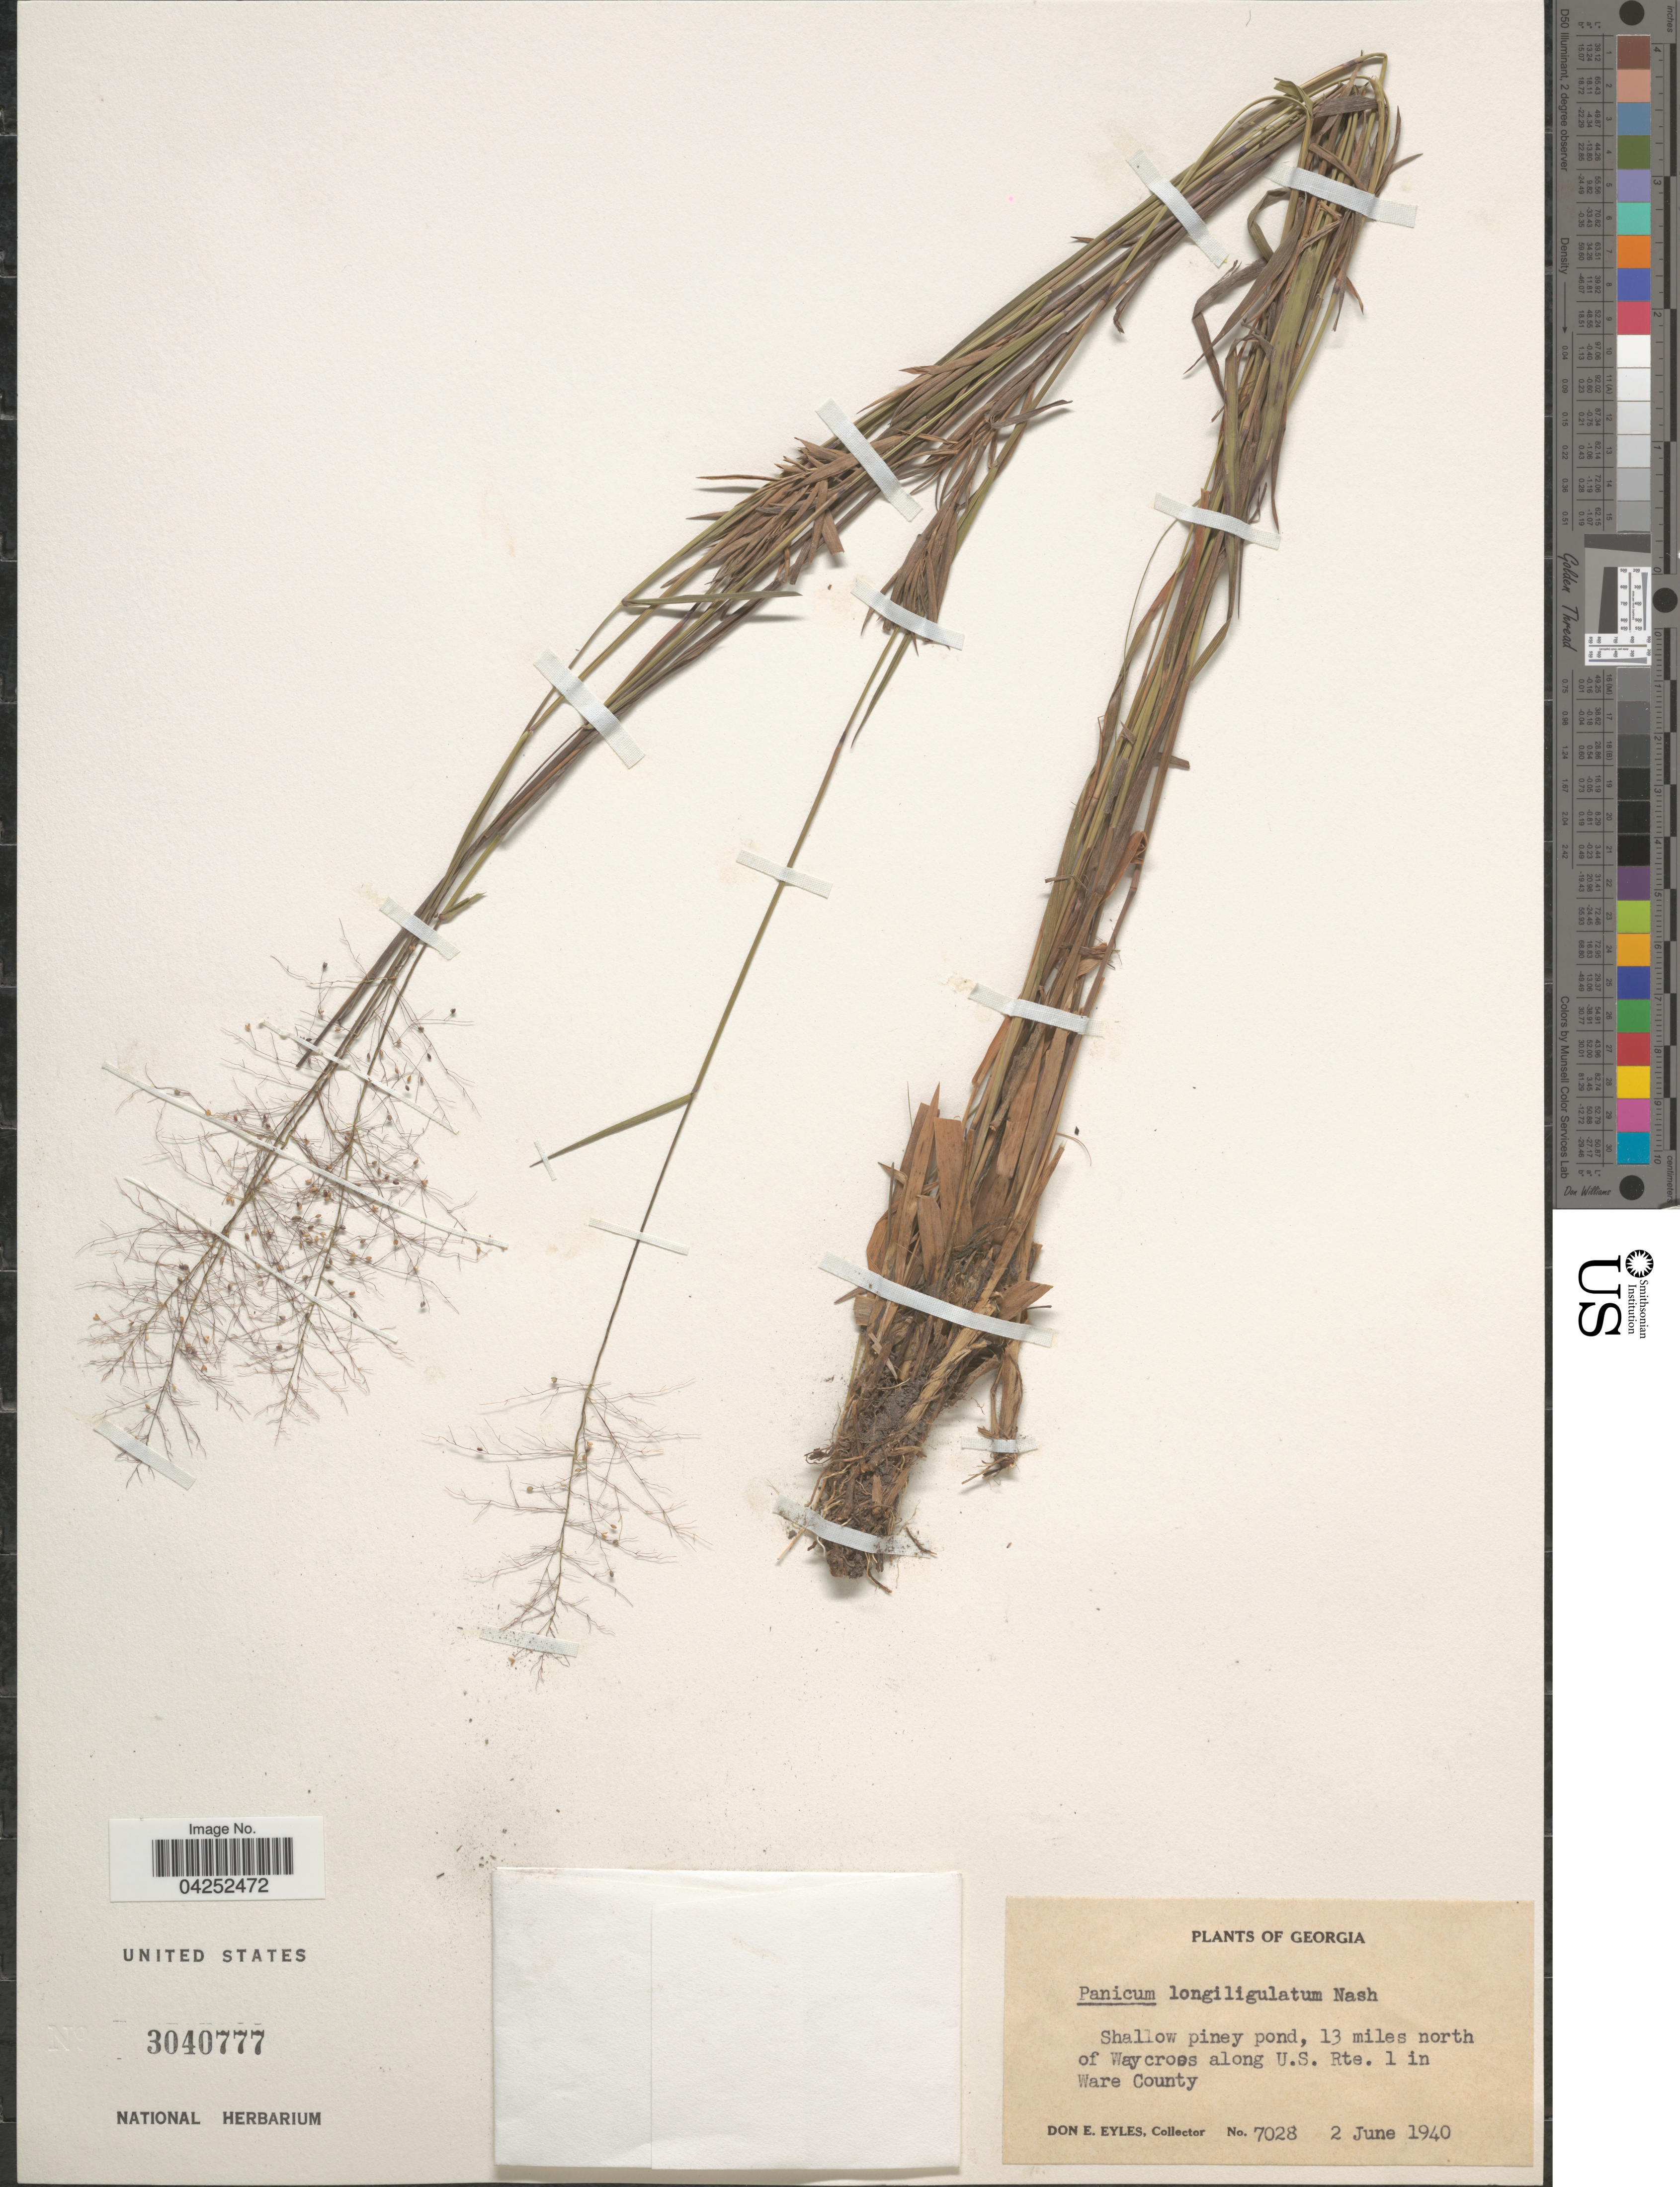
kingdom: Plantae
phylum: Tracheophyta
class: Liliopsida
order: Poales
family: Poaceae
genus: Dichanthelium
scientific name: Dichanthelium bicknellii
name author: (Nash) LeBlond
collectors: D. Eyles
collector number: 7028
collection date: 1940-06-02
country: United States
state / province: Georgia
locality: Shallow piney pond, 13 miles north of Waycross along U.S. Rte. 1 in Ware County.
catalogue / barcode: US 3040777